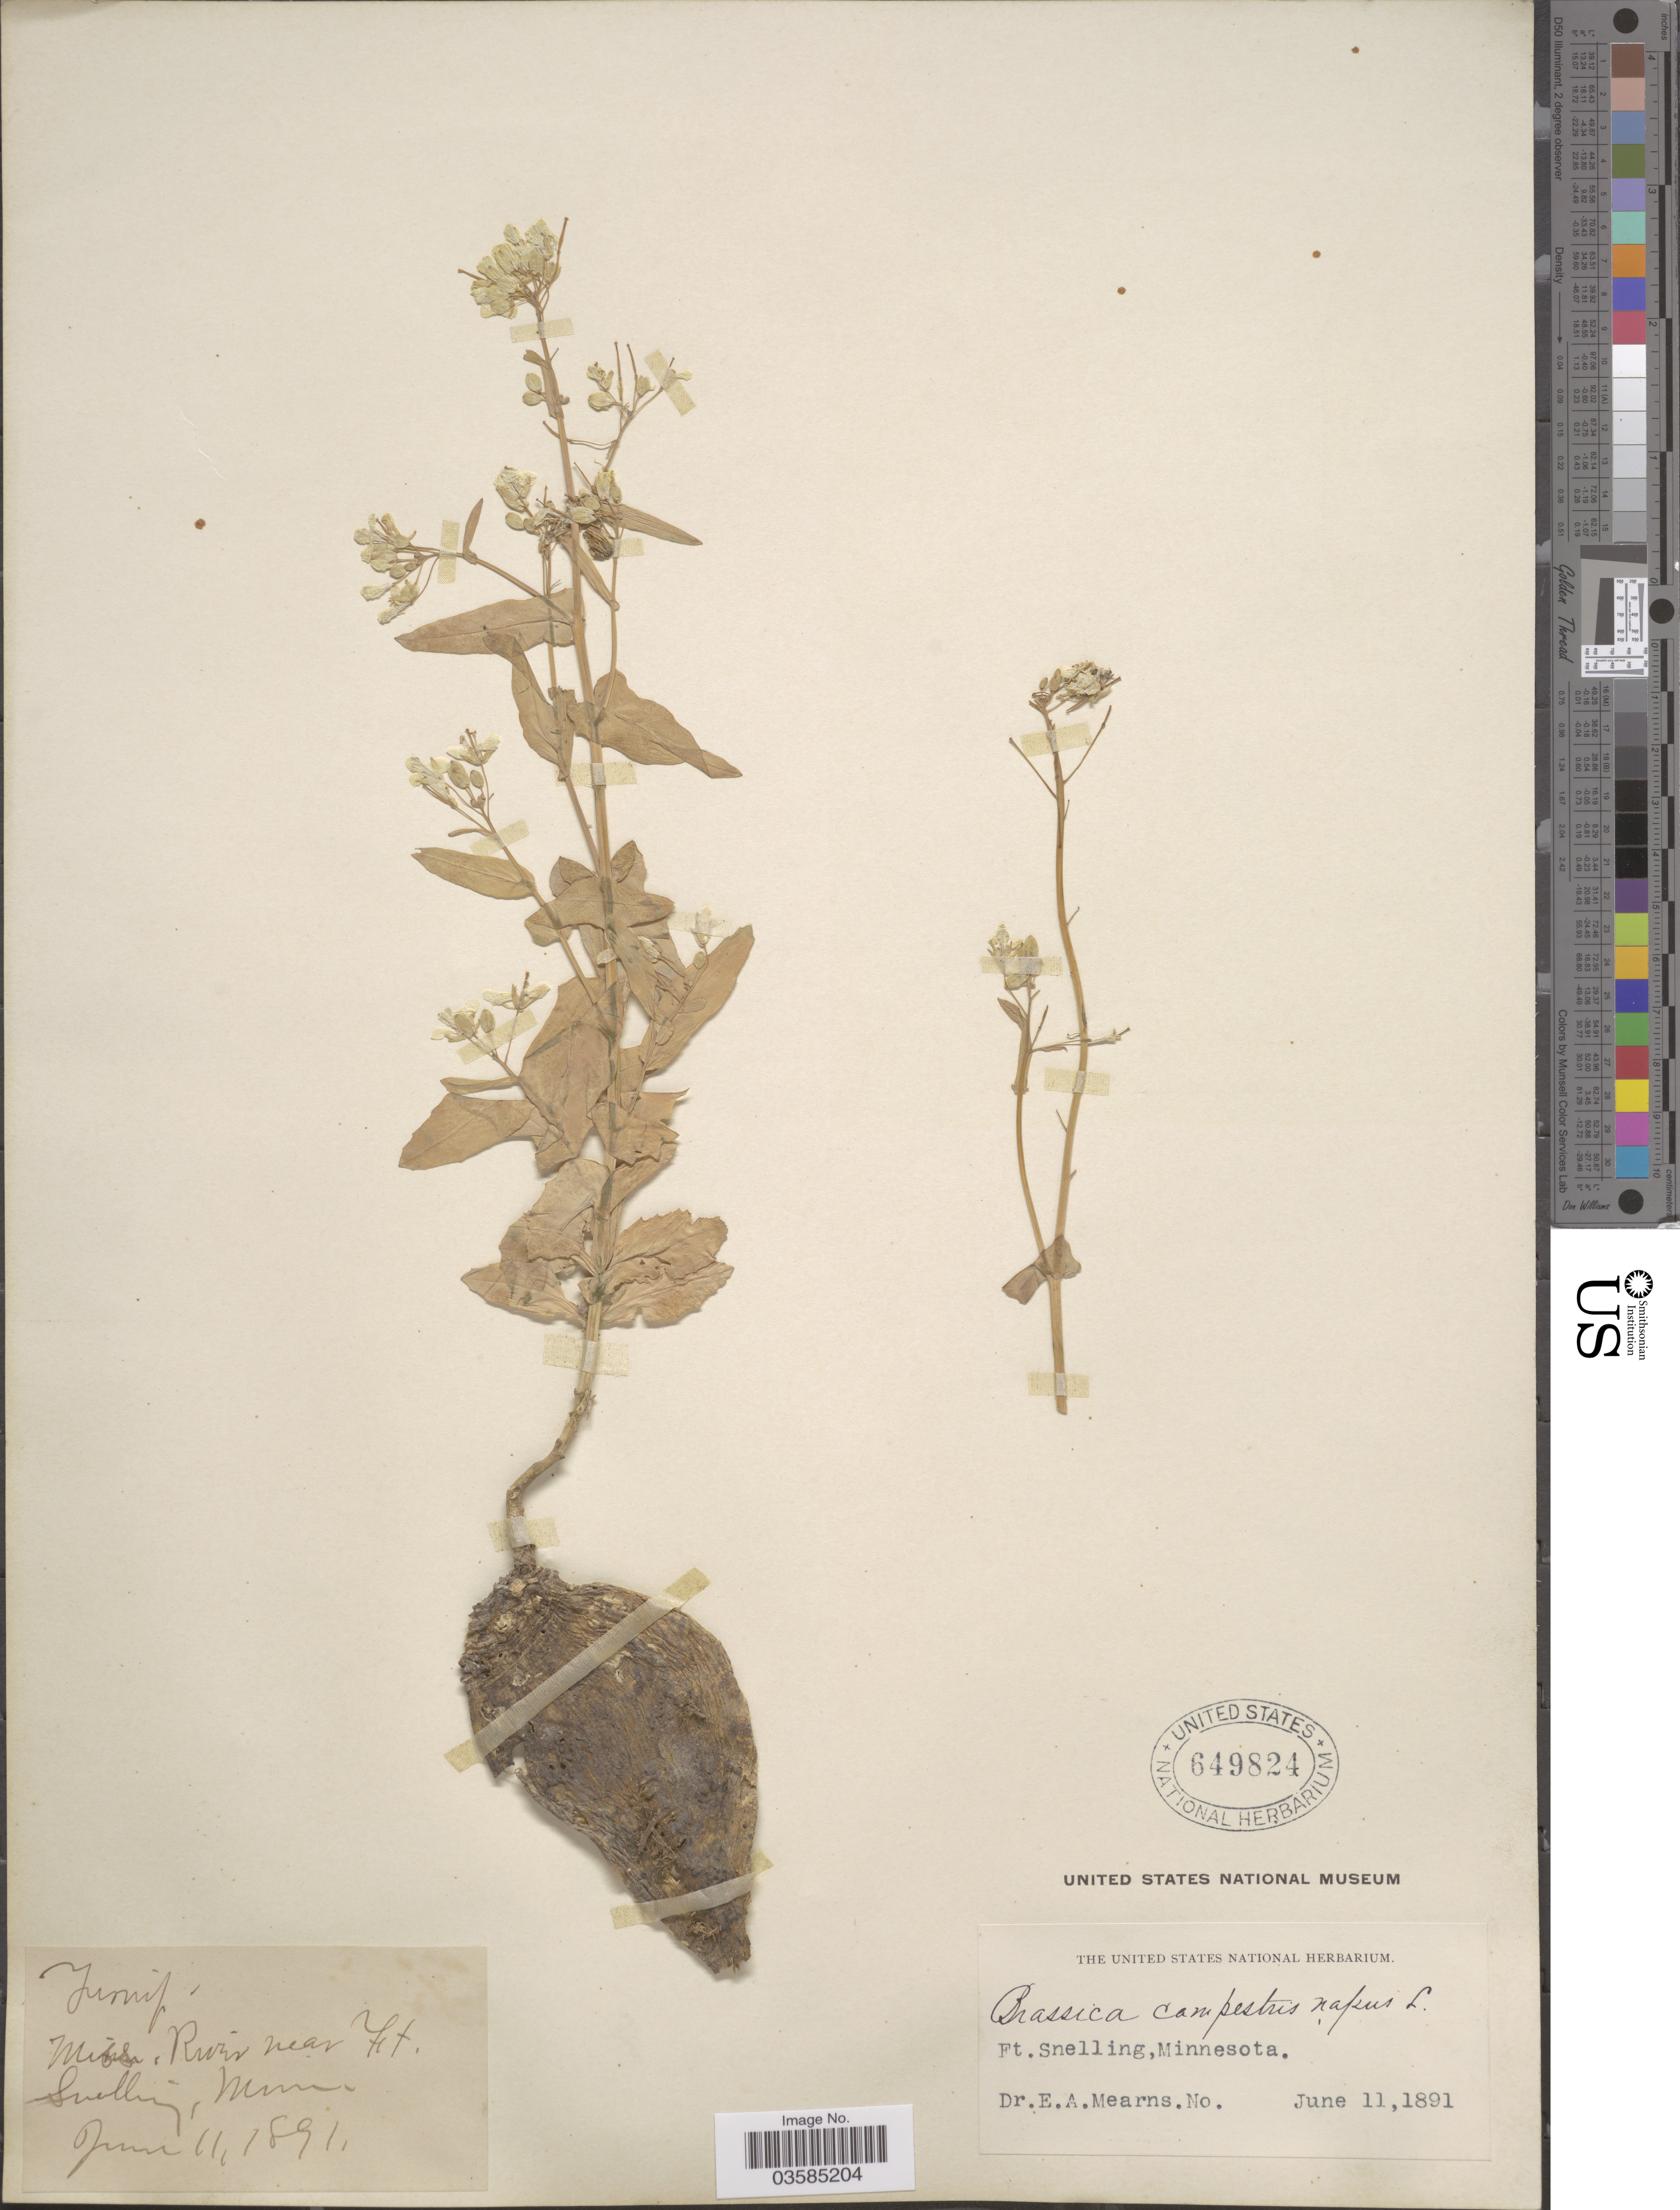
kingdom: Plantae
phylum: Tracheophyta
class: Magnoliopsida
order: Brassicales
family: Brassicaceae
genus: Brassica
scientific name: Brassica napus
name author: L.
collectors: E. A. Mearns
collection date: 1891-06-11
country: United States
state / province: Minnesota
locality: Ft. Snelling.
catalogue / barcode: US 649824